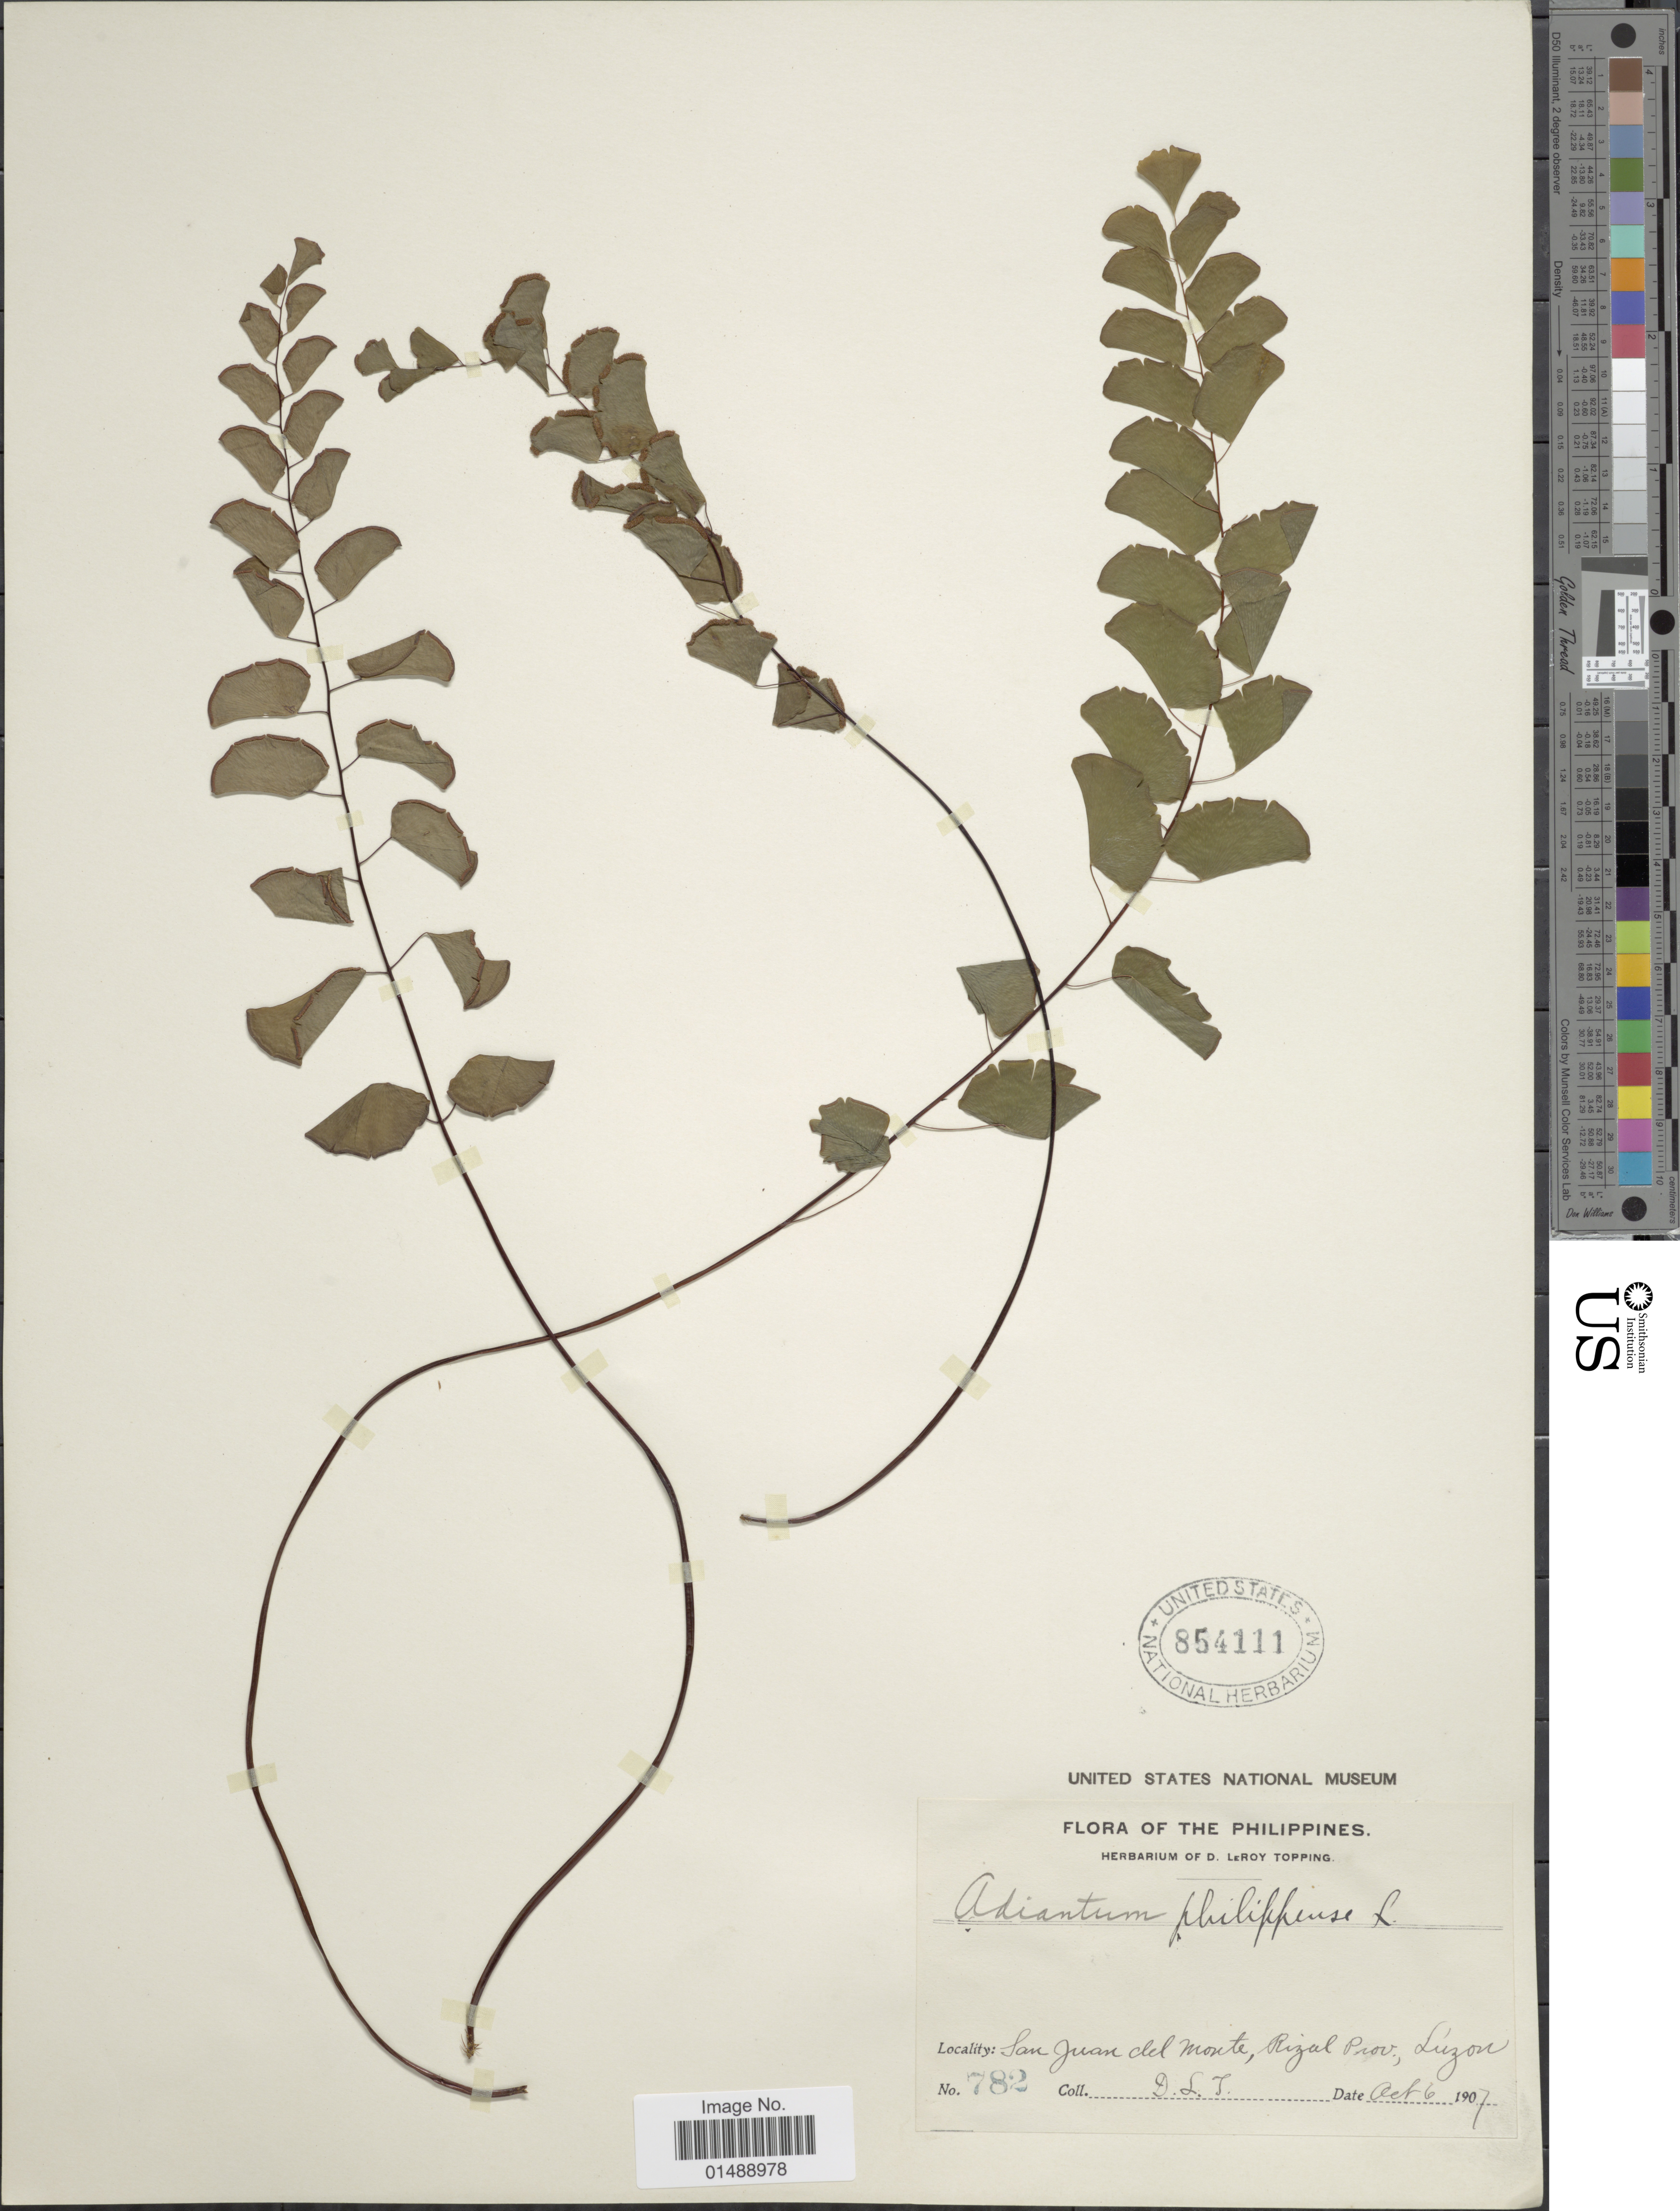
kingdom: Plantae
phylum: Tracheophyta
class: Polypodiopsida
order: Polypodiales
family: Pteridaceae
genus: Adiantum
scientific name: Adiantum philippense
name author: L.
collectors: D. L. Topping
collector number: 782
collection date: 1907-10-06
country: Philippines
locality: San Juan del Monte, Rizal Prov., Luzon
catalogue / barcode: US 854111